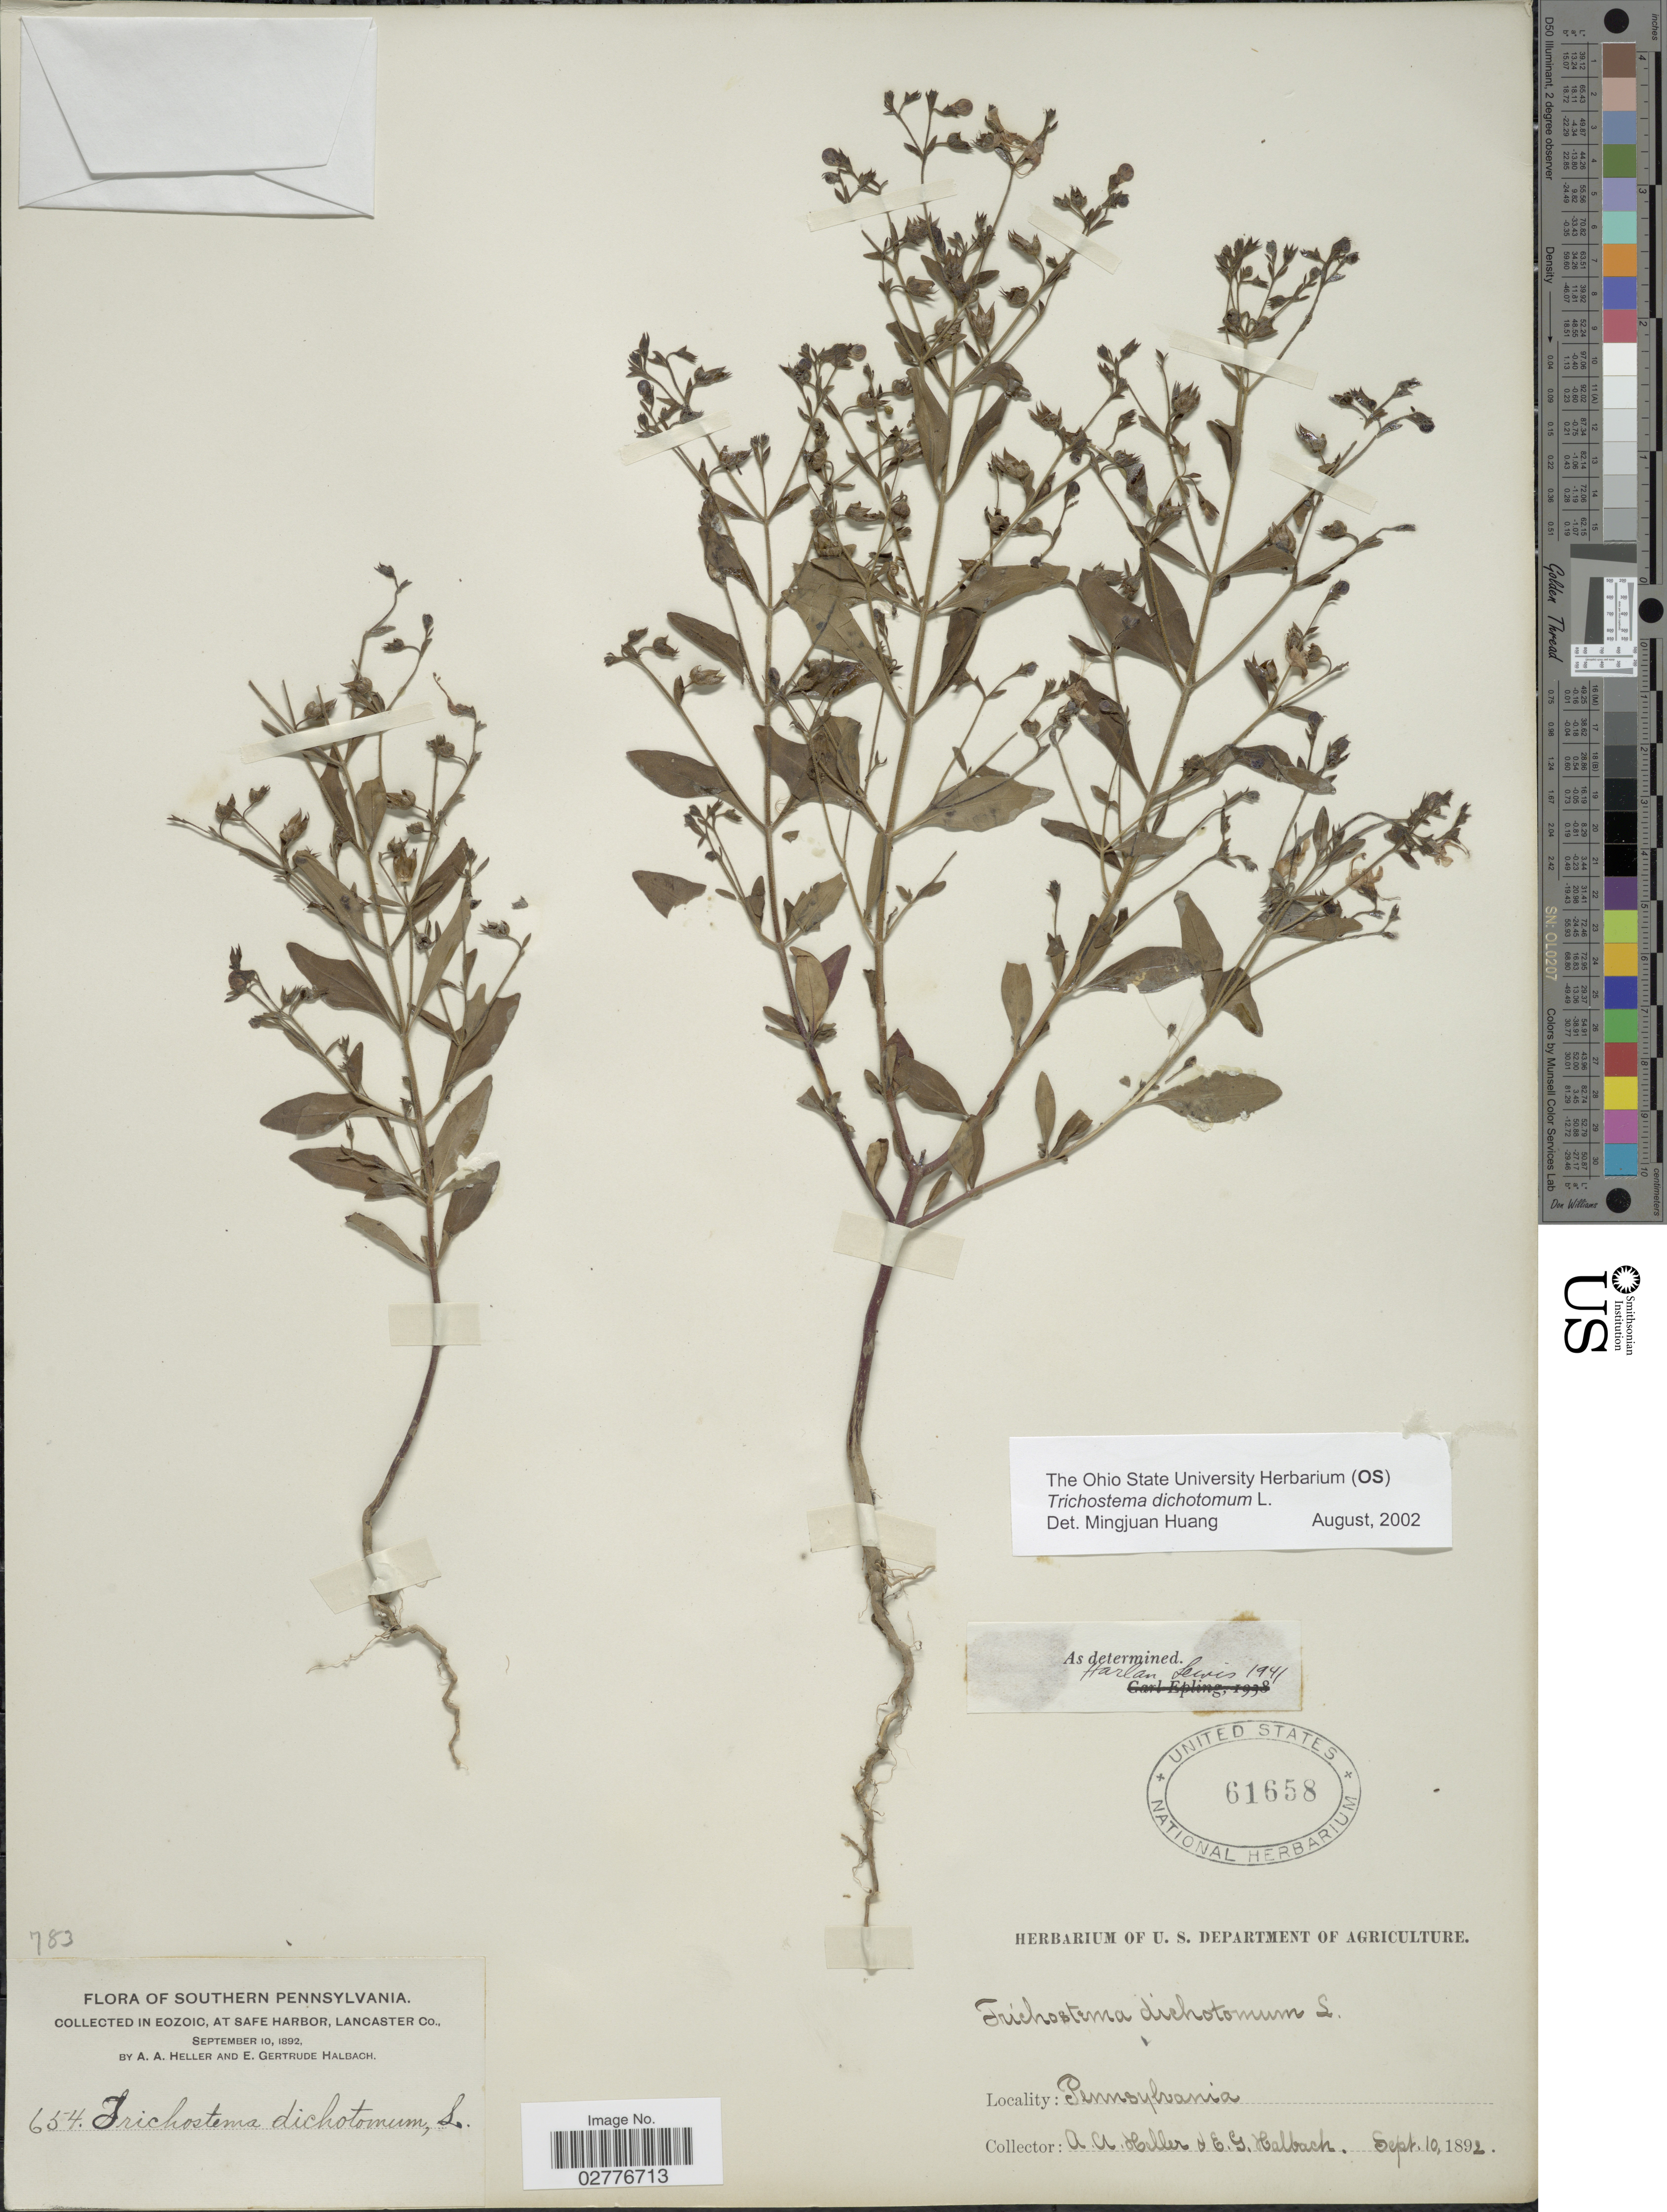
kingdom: Plantae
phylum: Tracheophyta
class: Magnoliopsida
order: Lamiales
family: Lamiaceae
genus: Trichostema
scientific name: Trichostema dichotomum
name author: L.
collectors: A. A. Heller & E. G. Halbach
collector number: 654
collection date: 1892-09-10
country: United States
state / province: Pennsylvania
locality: Southern Pennsylvania. In Eozoic, at Safe Harbor, Lancaster Co.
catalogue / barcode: US 61658